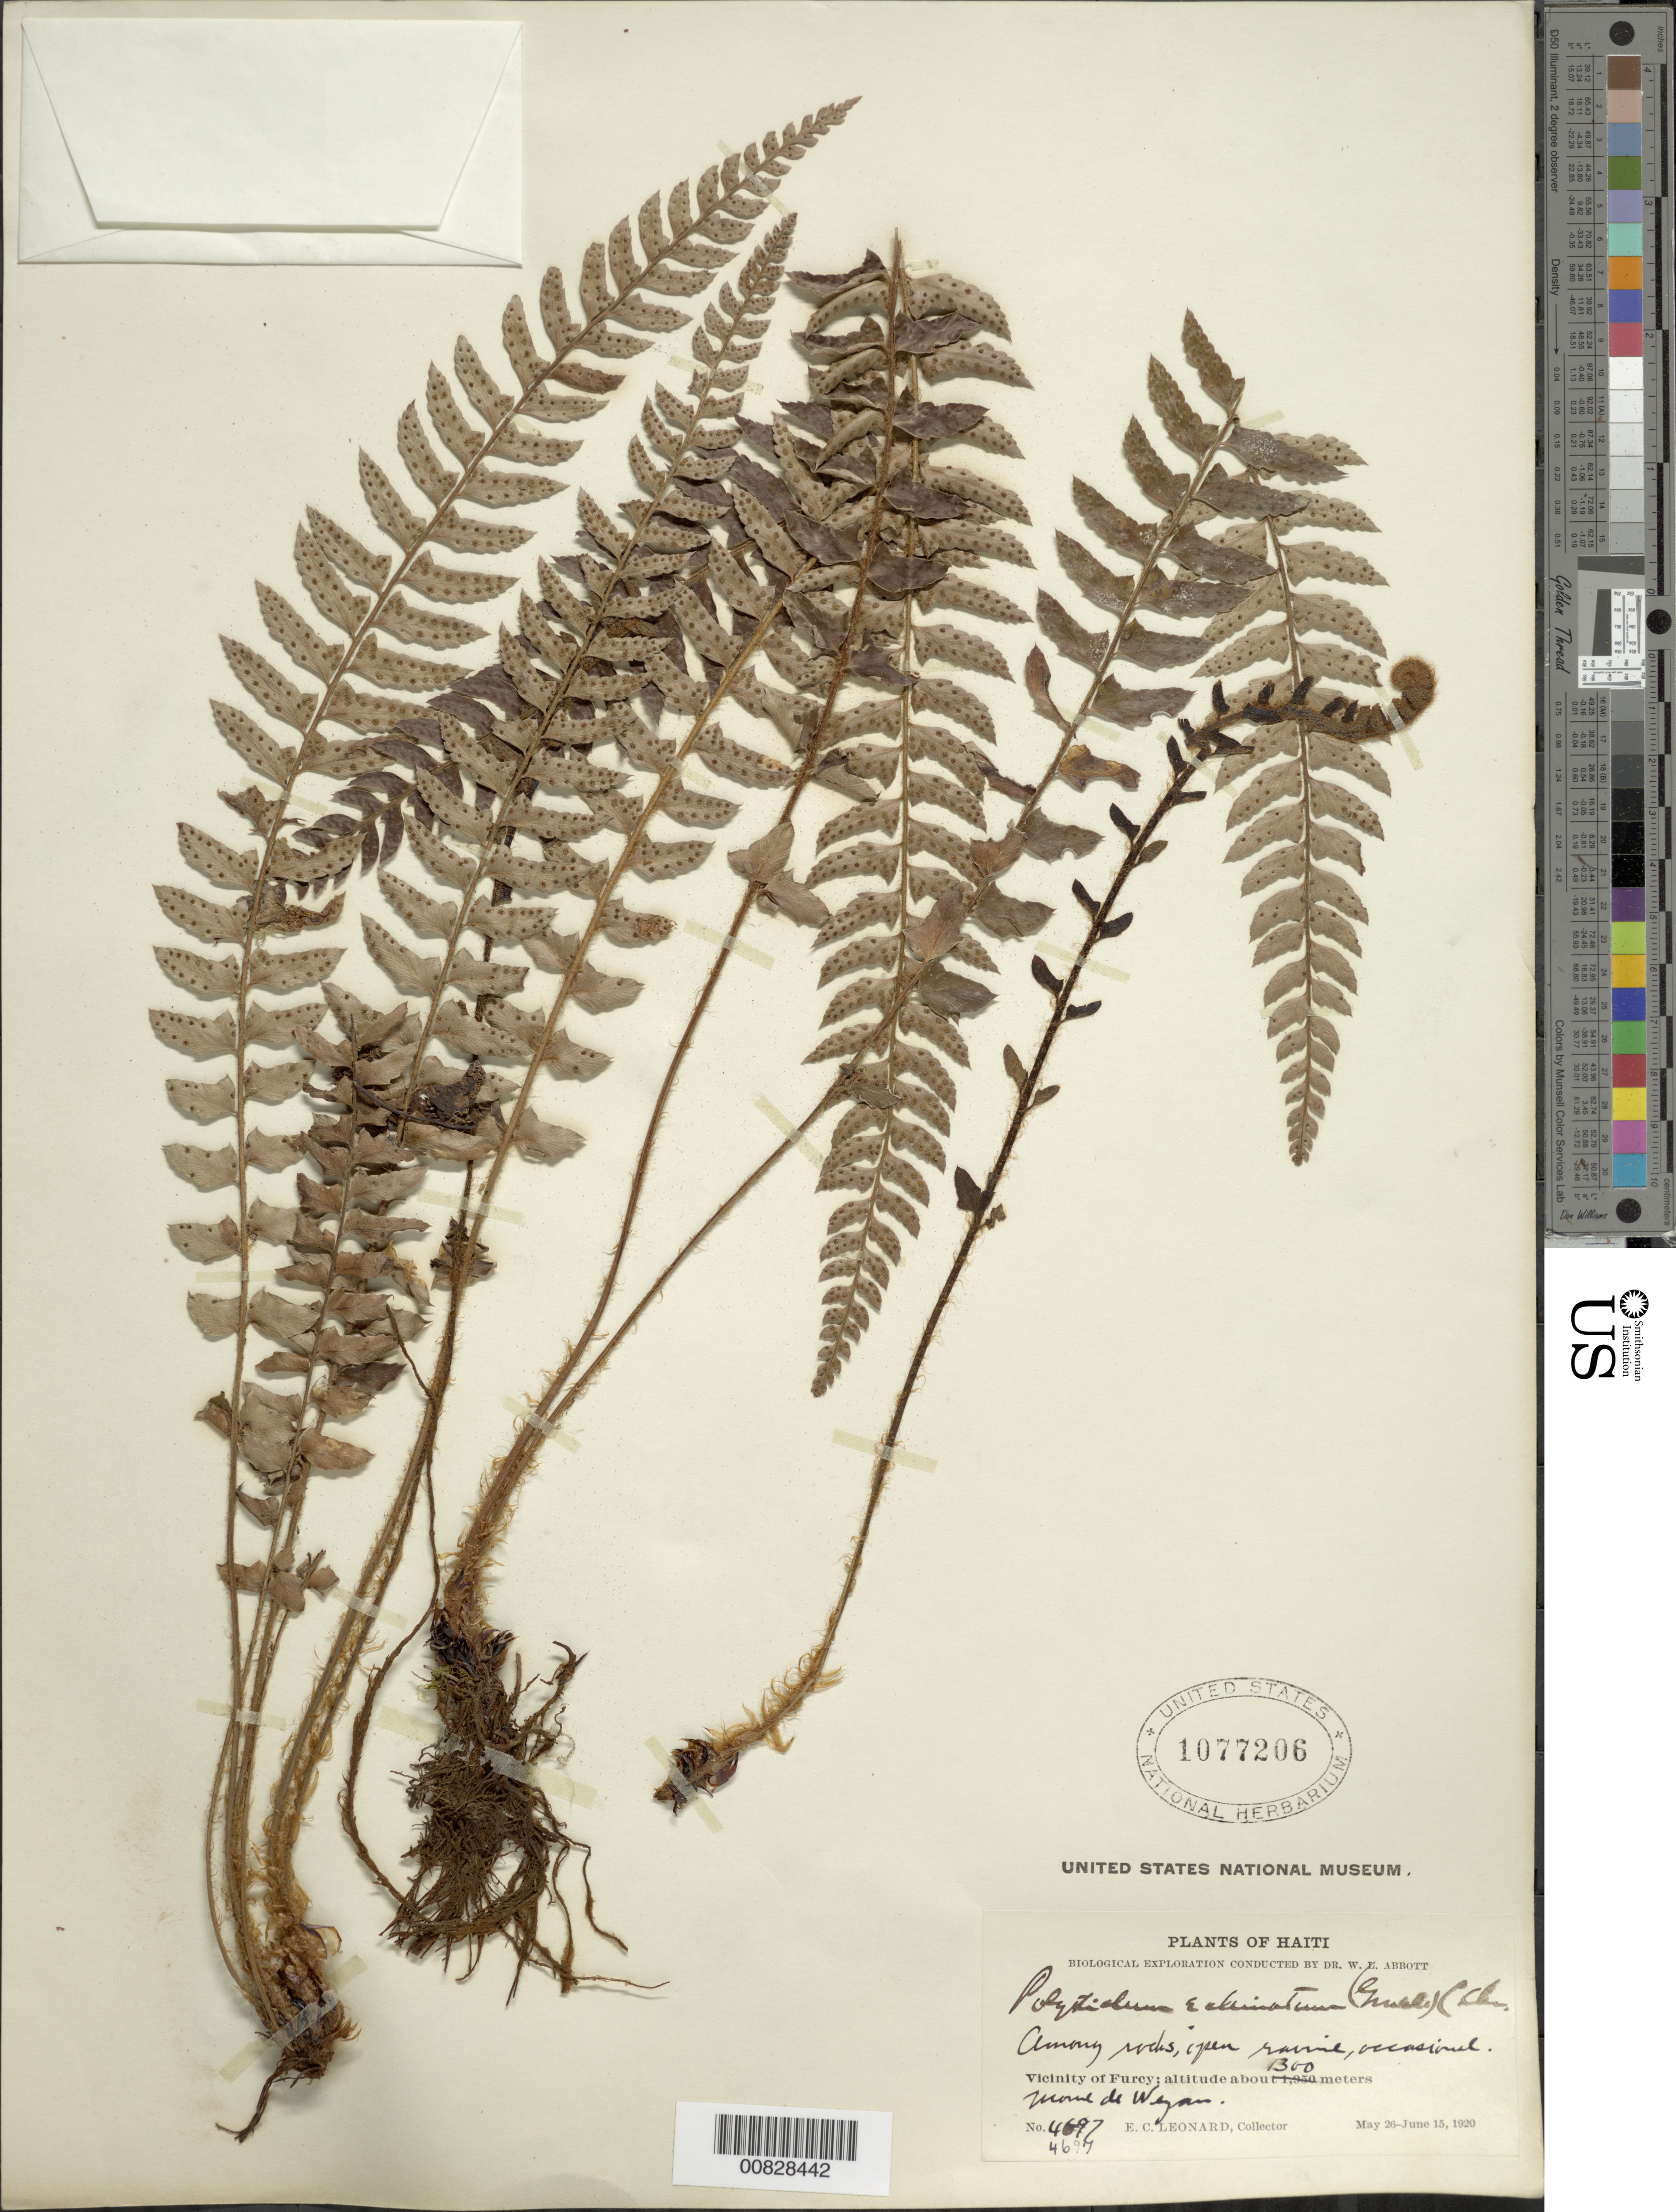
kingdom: Plantae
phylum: Tracheophyta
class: Polypodiopsida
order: Polypodiales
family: Dryopteridaceae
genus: Polystichum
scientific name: Polystichum echinatum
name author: (J.F. Gmel.) C. Chr.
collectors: E. C. Leonard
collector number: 4697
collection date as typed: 26 May 1920 to 15 Jun 1920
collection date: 1920-05-26/1920-06-15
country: Haiti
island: Hispaniola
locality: Furcy vicinity, Morne de Weyan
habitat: Among rocks, open ravine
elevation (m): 1300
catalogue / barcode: US 1077206